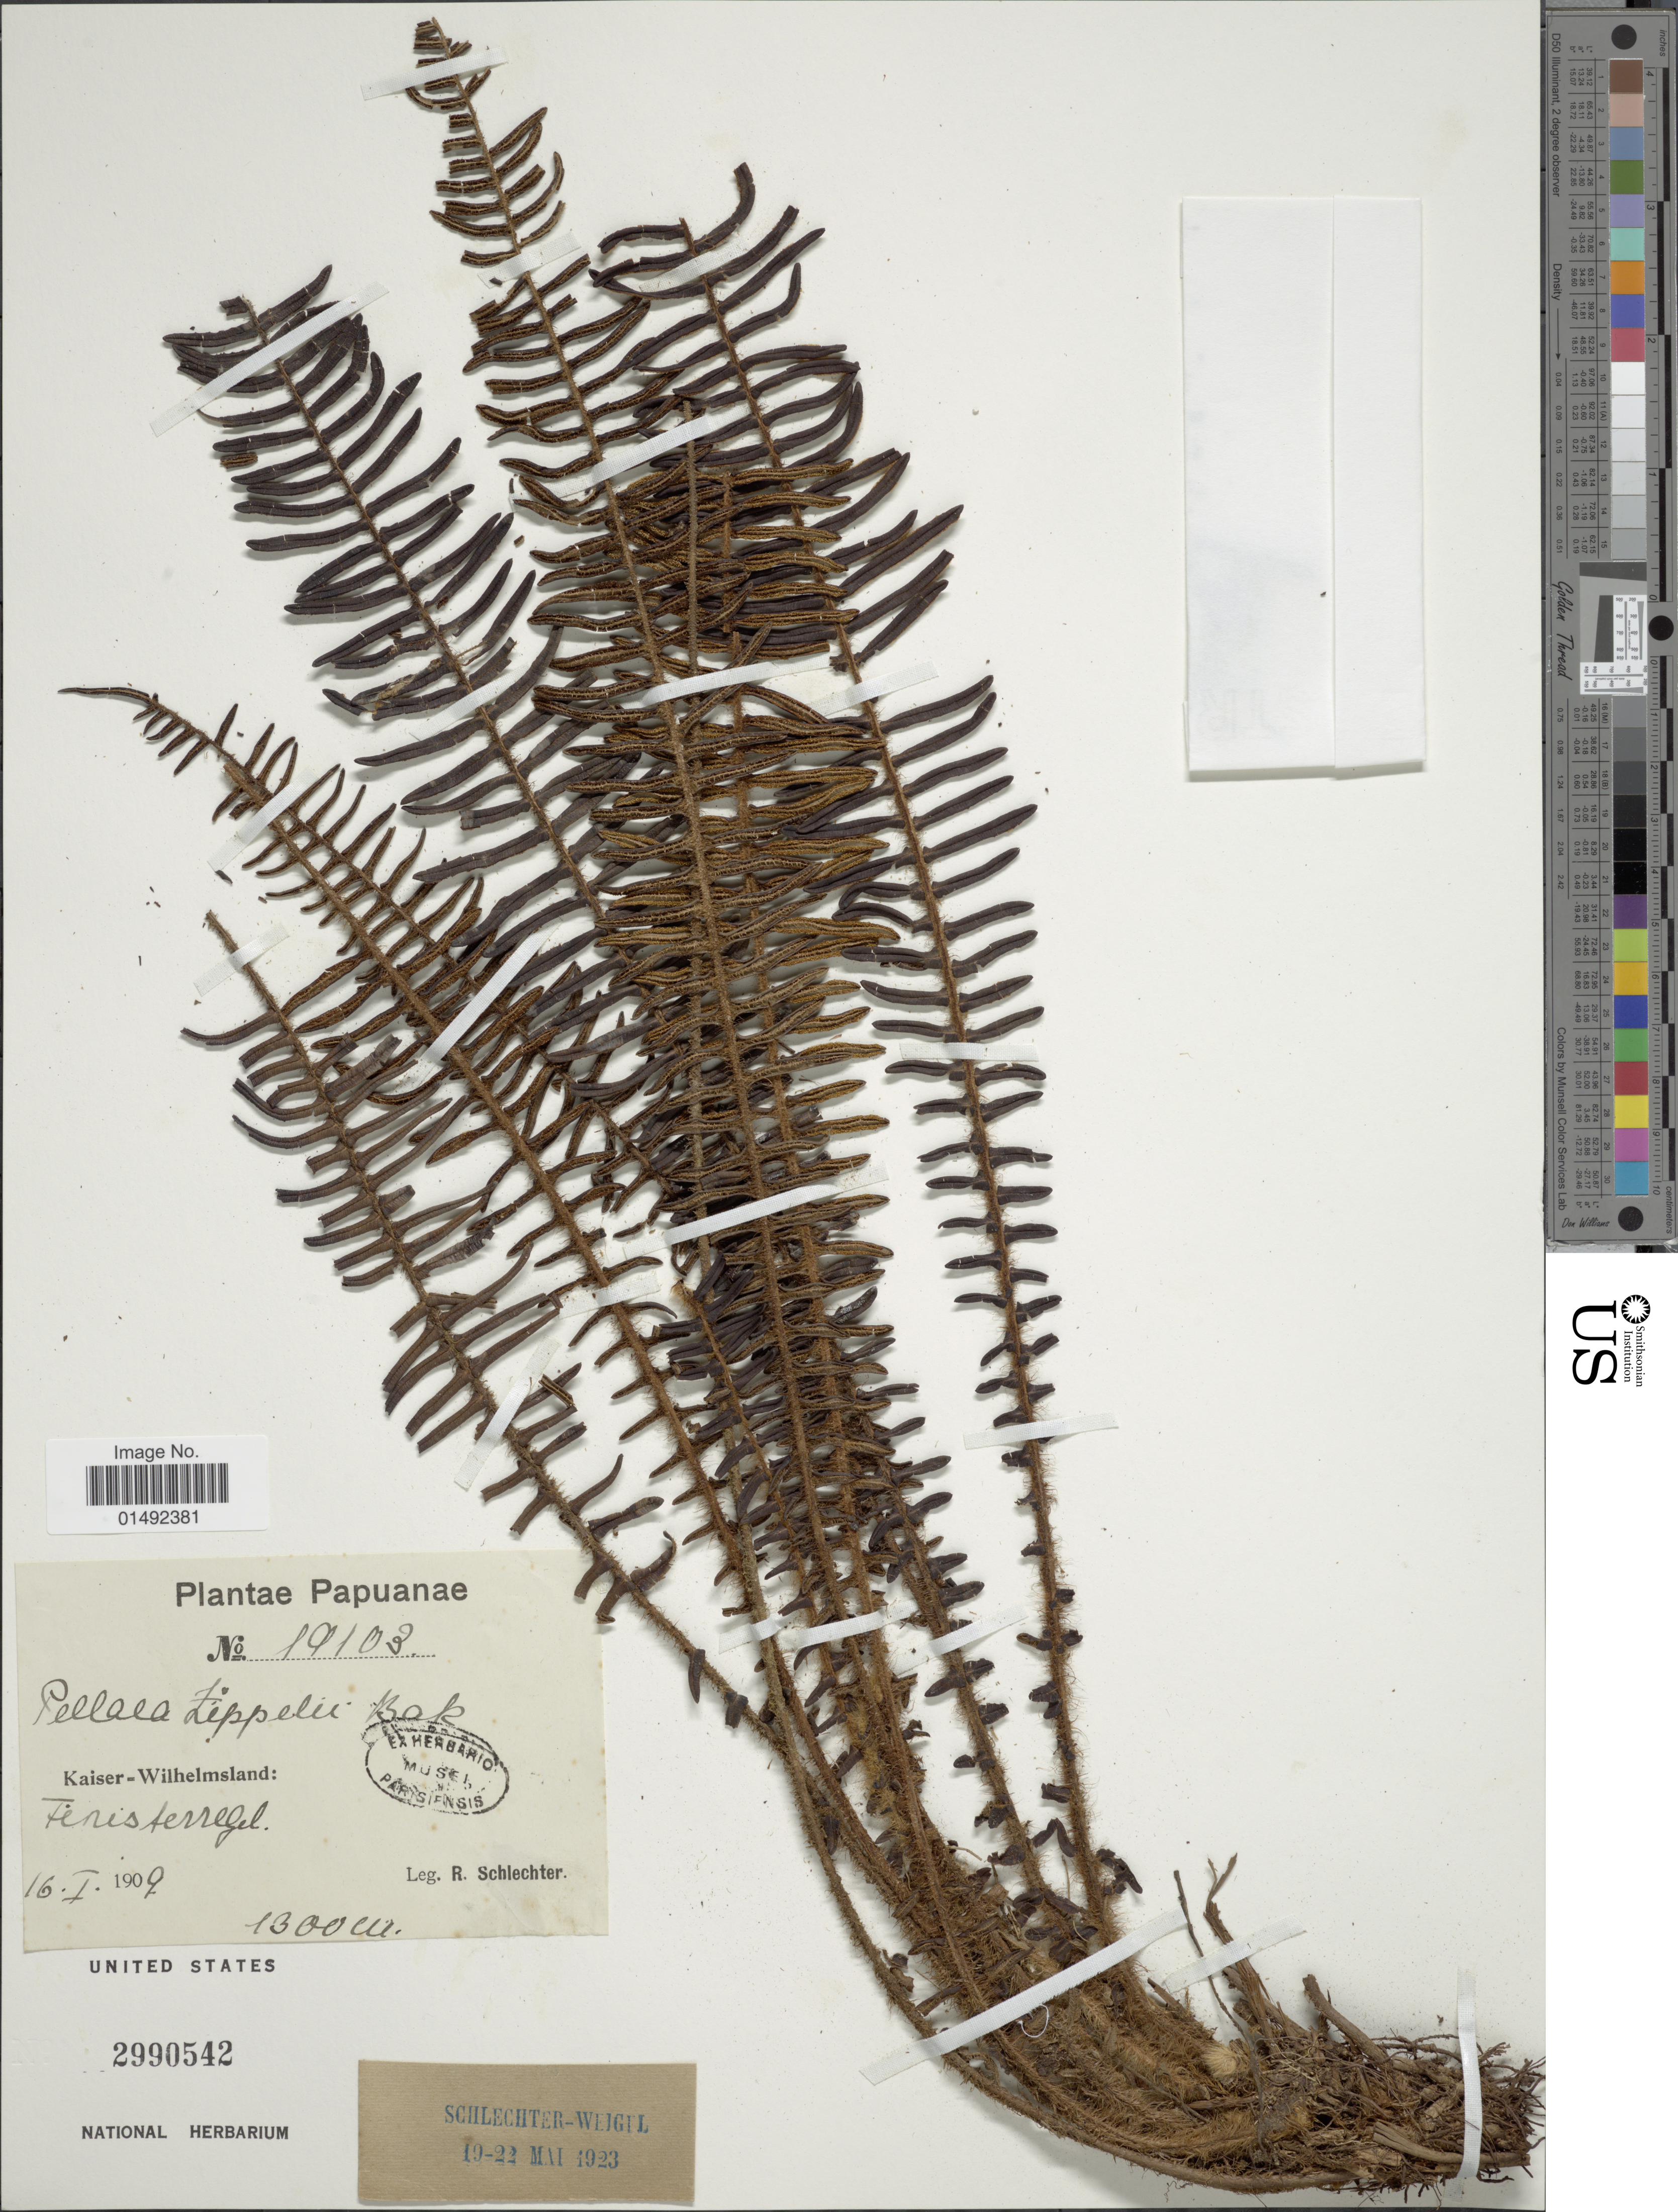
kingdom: Plantae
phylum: Tracheophyta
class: Polypodiopsida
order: Polypodiales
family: Pteridaceae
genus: Pellaea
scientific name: Pellaea sp.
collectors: F. R. R. Schlechter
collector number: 19103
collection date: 1909-01-16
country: Papua New Guinea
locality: Finisterre Mts.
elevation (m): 1300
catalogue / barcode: US 2990542